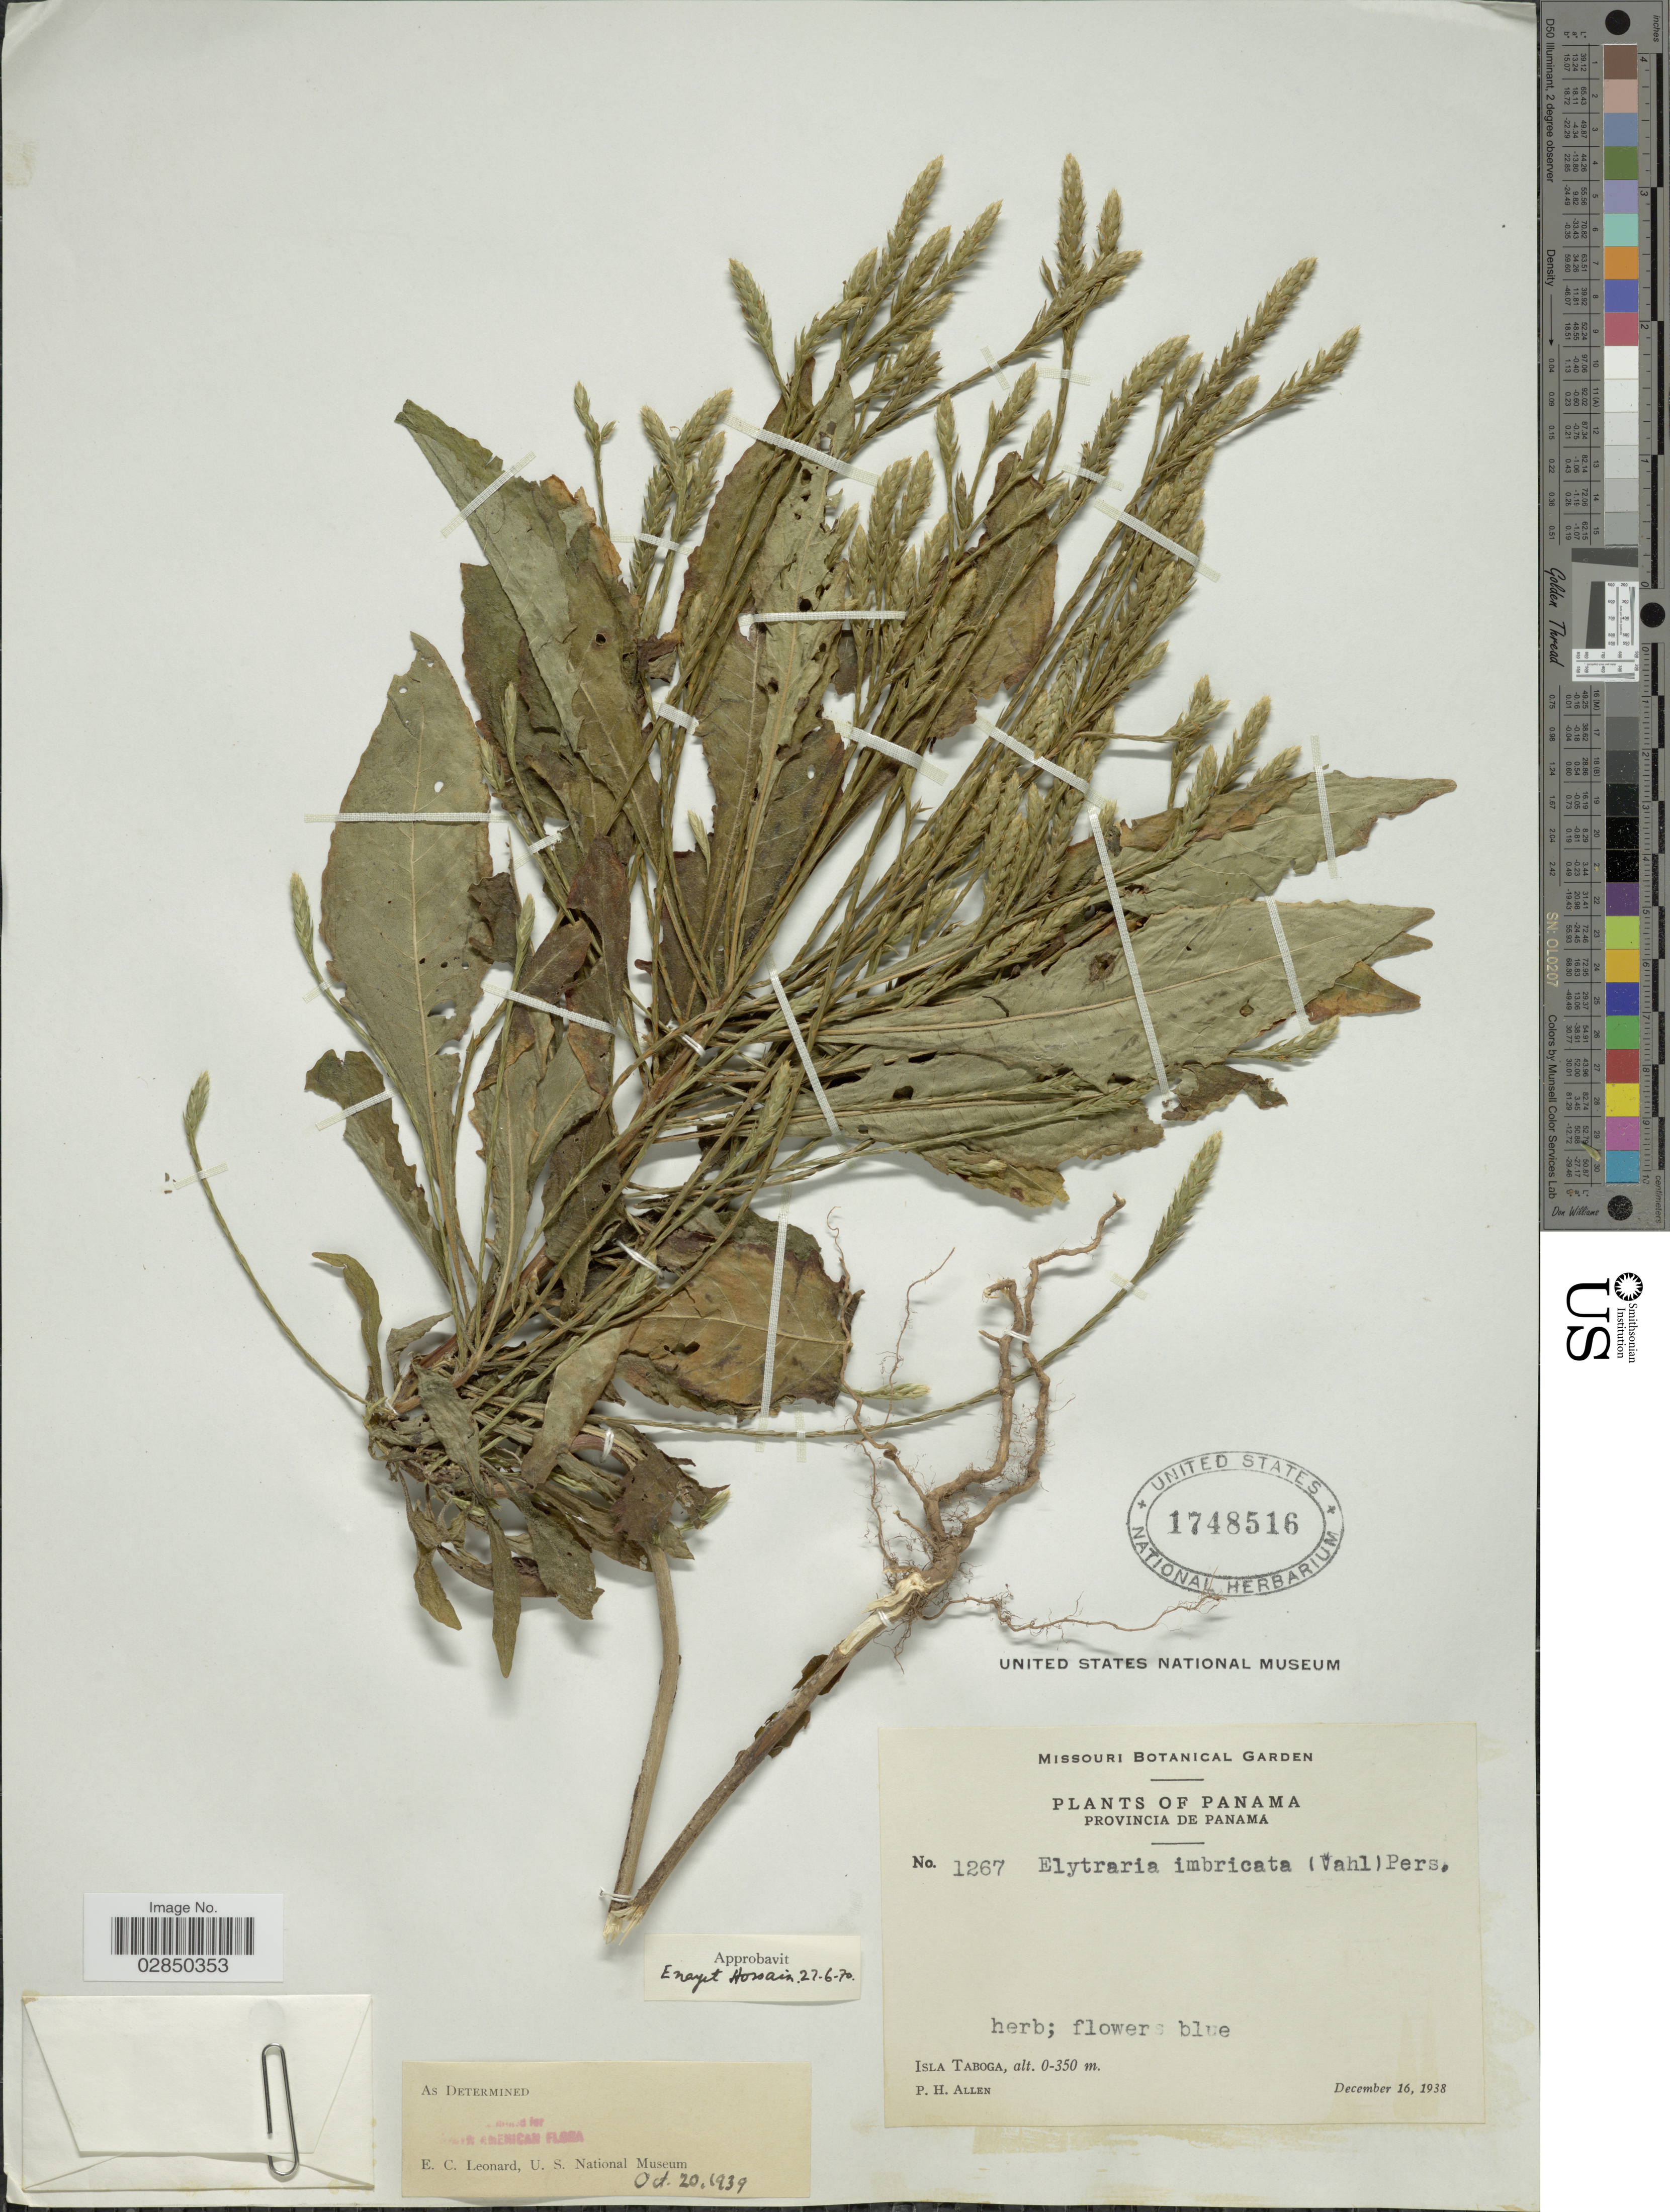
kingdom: Plantae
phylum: Tracheophyta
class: Magnoliopsida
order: Lamiales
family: Acanthaceae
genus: Elytraria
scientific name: Elytraria imbricata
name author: (Vahl) Pers.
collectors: P. H. Allen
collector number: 1267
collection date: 1938-12-16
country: Panama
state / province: Panamá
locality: Isla Taboga.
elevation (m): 0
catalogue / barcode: US 1748516